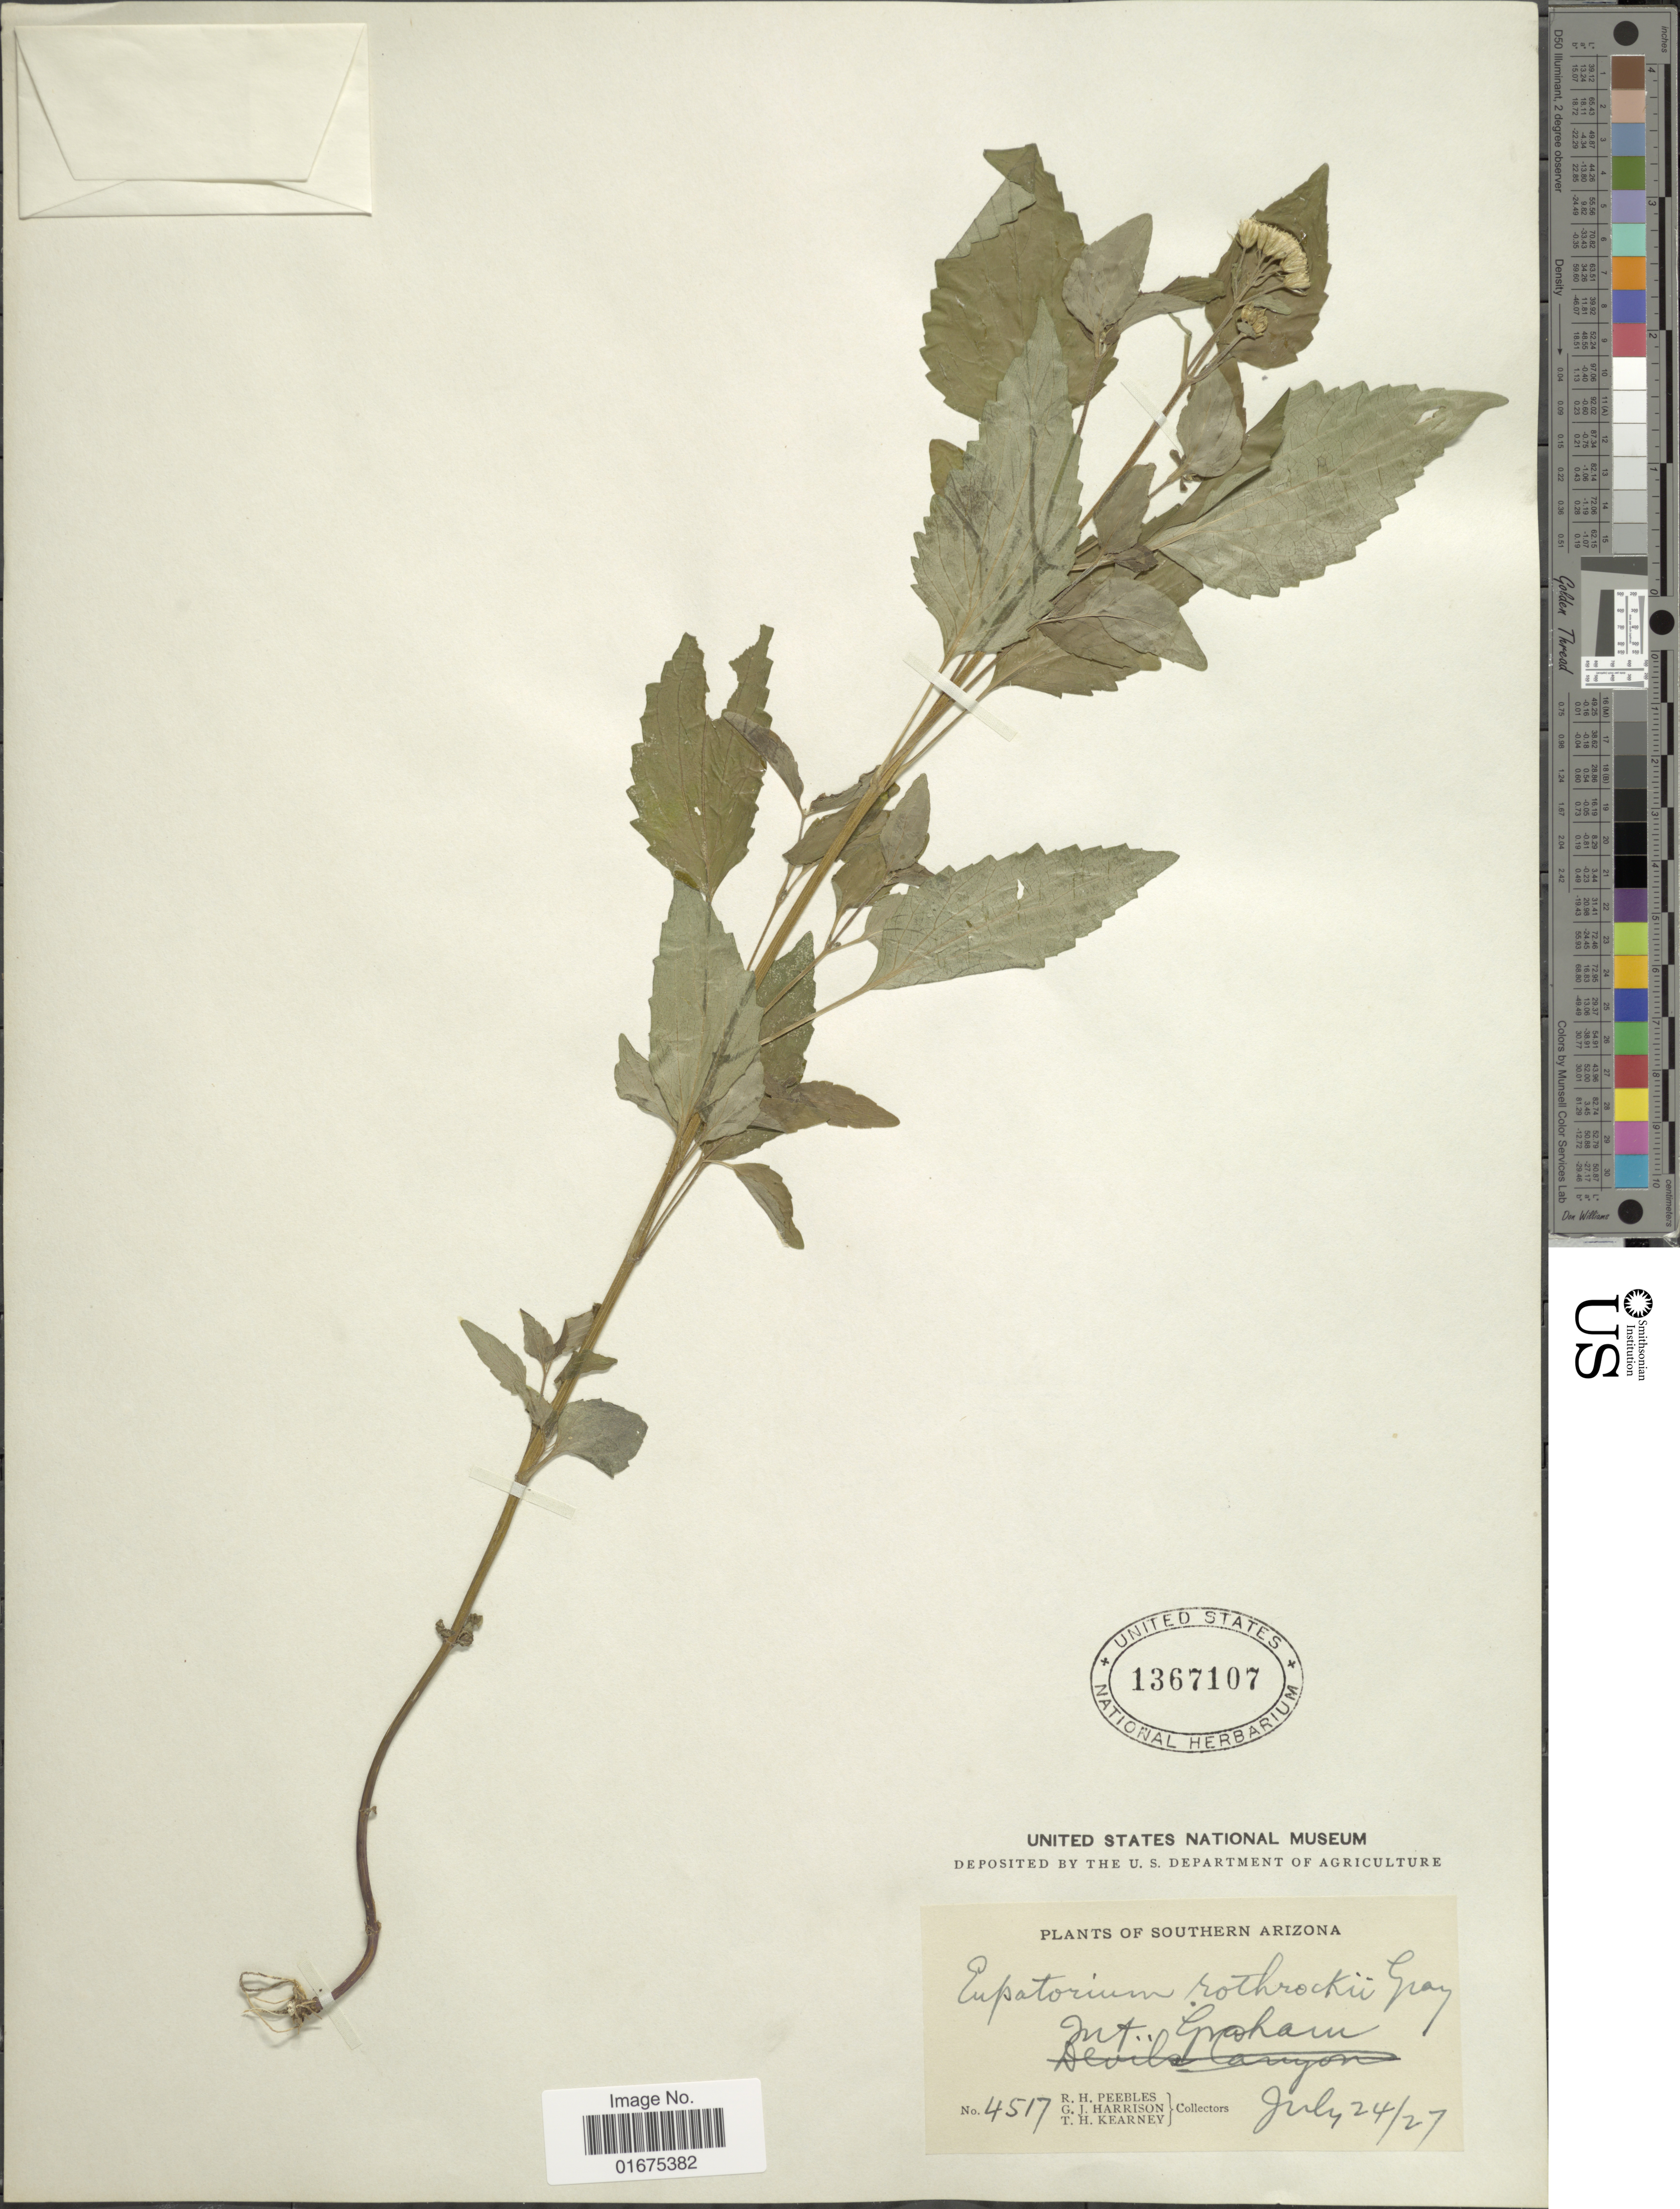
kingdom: Plantae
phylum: Tracheophyta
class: Magnoliopsida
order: Asterales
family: Asteraceae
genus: Ageratina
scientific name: Ageratina rothrockii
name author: (A. Gray) R.M. King & H. Rob.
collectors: R. H. Peebles, G. J. Harrison & T. H. Kearney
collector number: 4517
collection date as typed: Transcribed d/m/y: 24/7/27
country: United States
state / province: Arizona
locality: Southern Arizona, Mt. Graham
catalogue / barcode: US 1367107